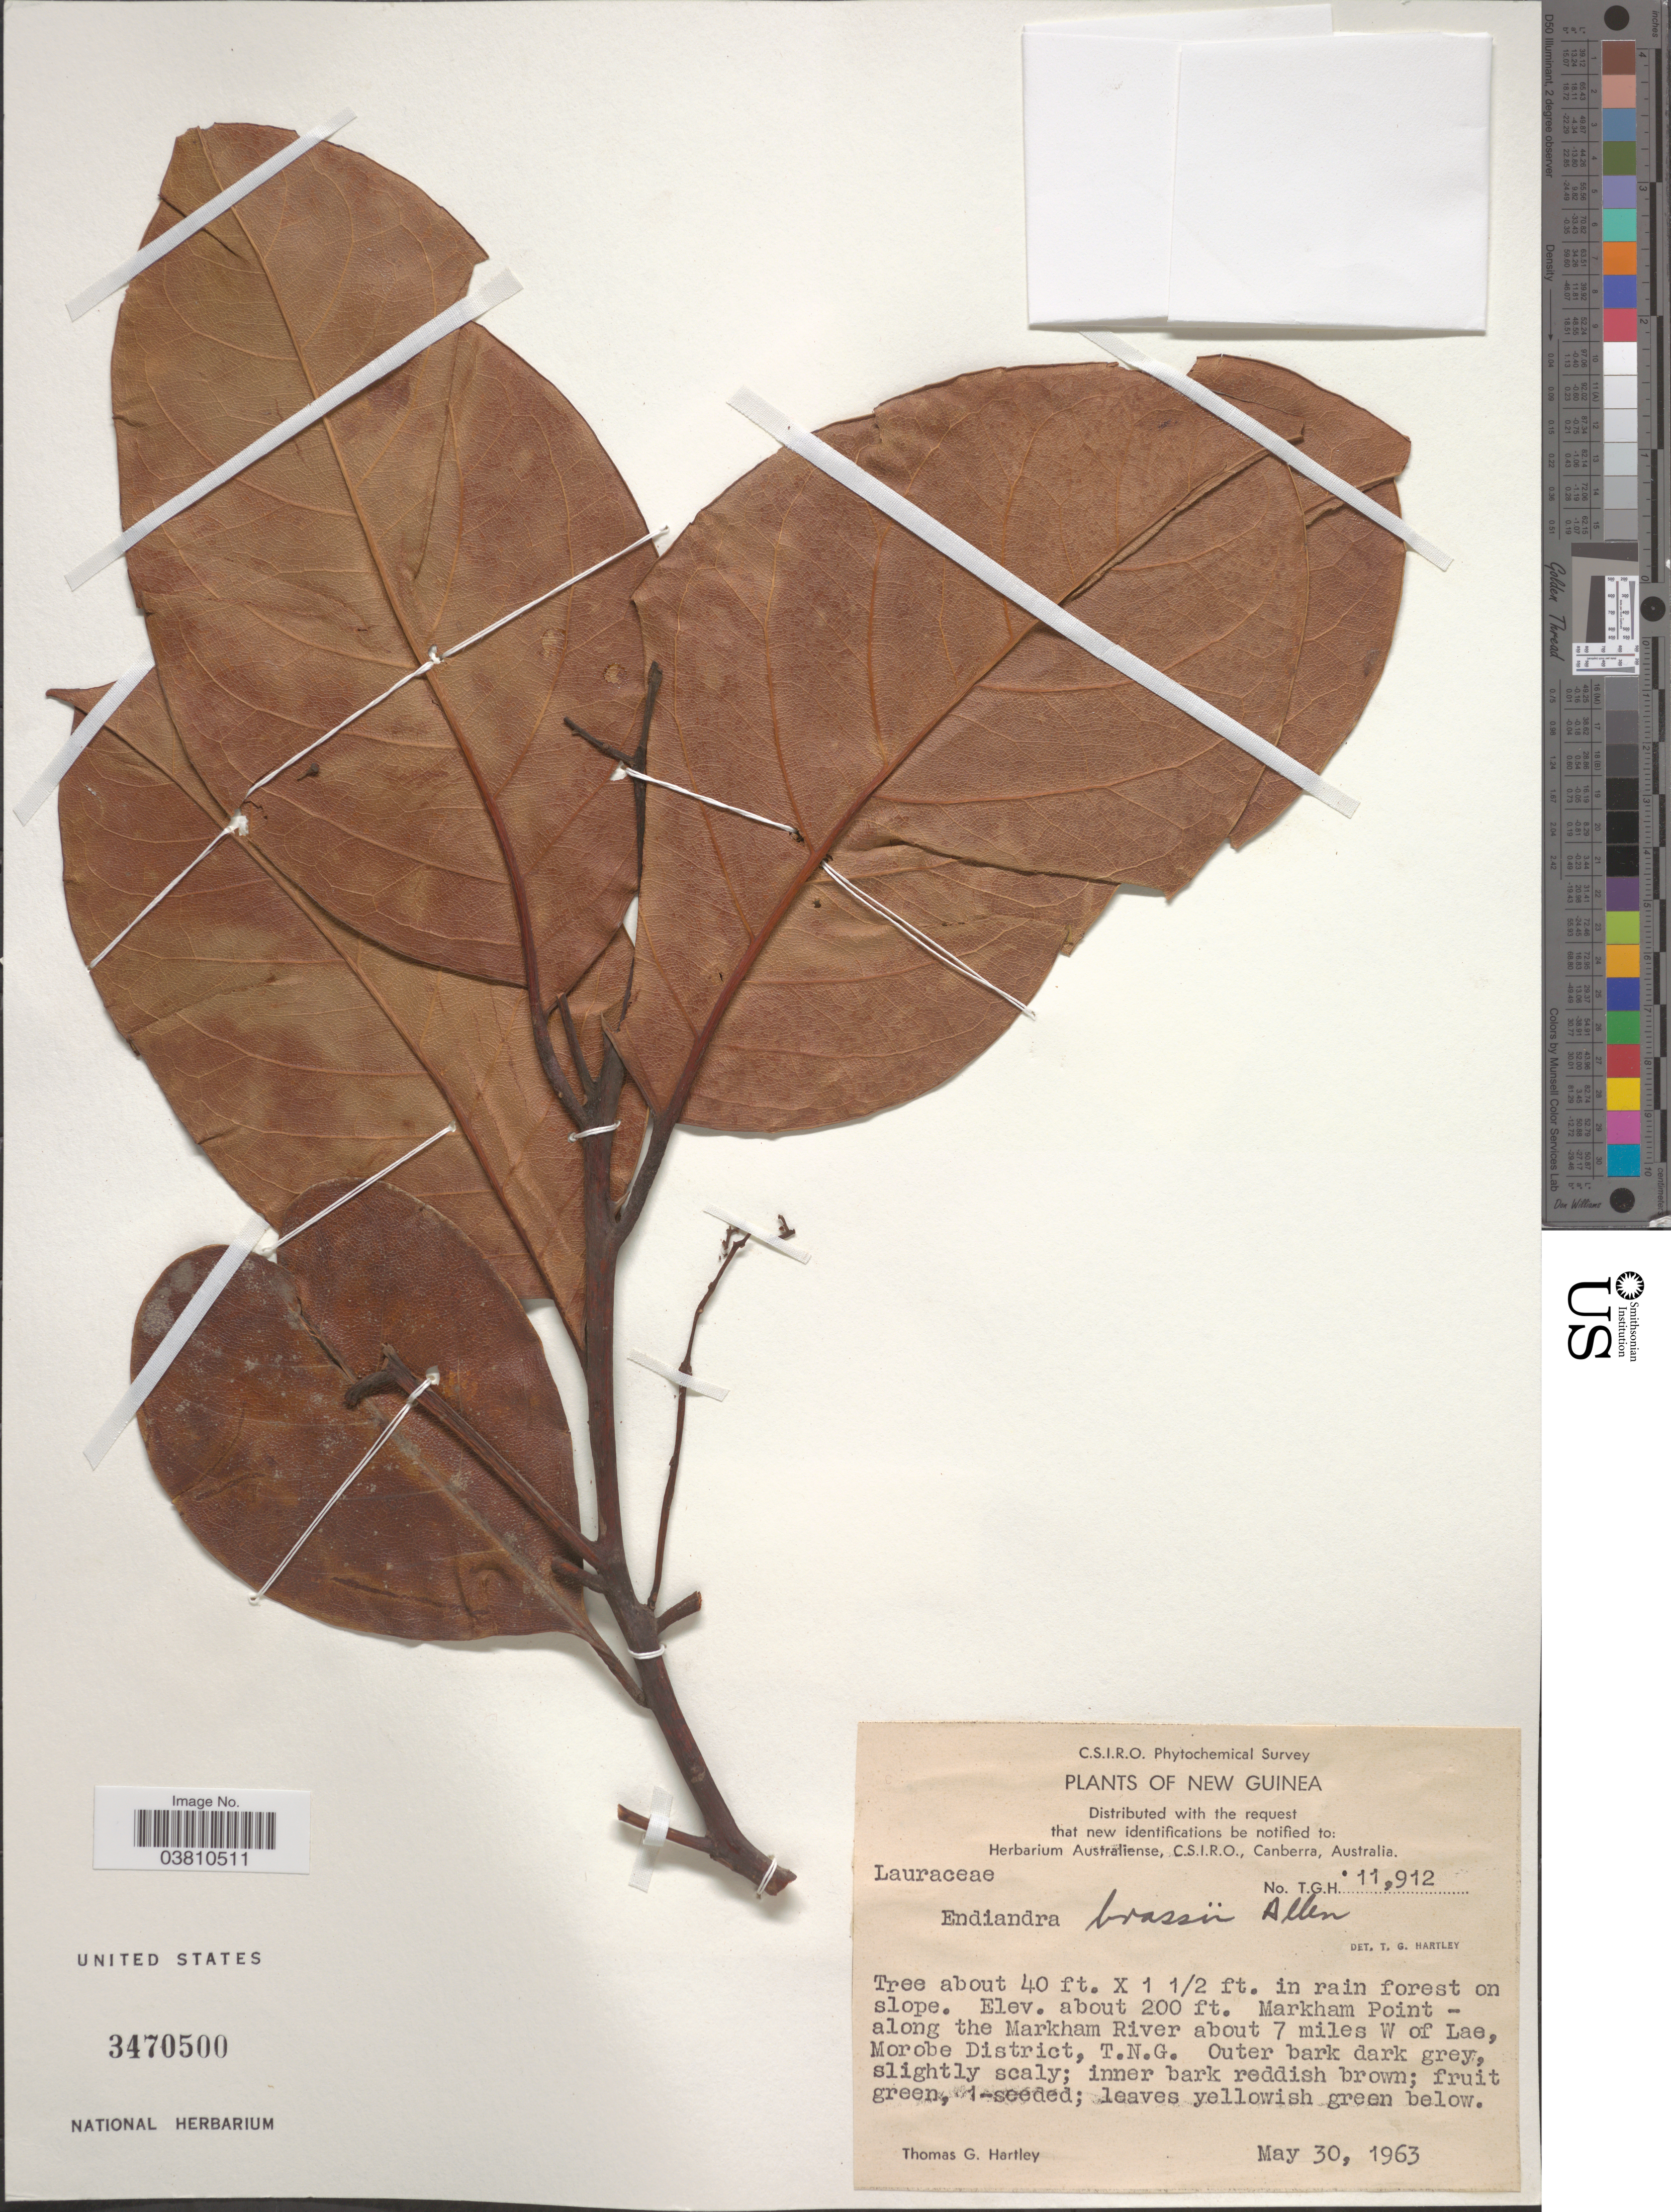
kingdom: Plantae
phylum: Tracheophyta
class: Magnoliopsida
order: Laurales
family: Lauraceae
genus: Endiandra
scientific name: Endiandra brassii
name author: C.K. Allen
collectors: T. G. Hartley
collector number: TGH11912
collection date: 1963-05-30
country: Papua New Guinea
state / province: Morobe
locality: New Guinea. In rain forest on slope. Markham Point- along the Markham River about 7 miles W of Lae, Morobe District, T.N.G.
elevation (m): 61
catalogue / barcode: US 3470500